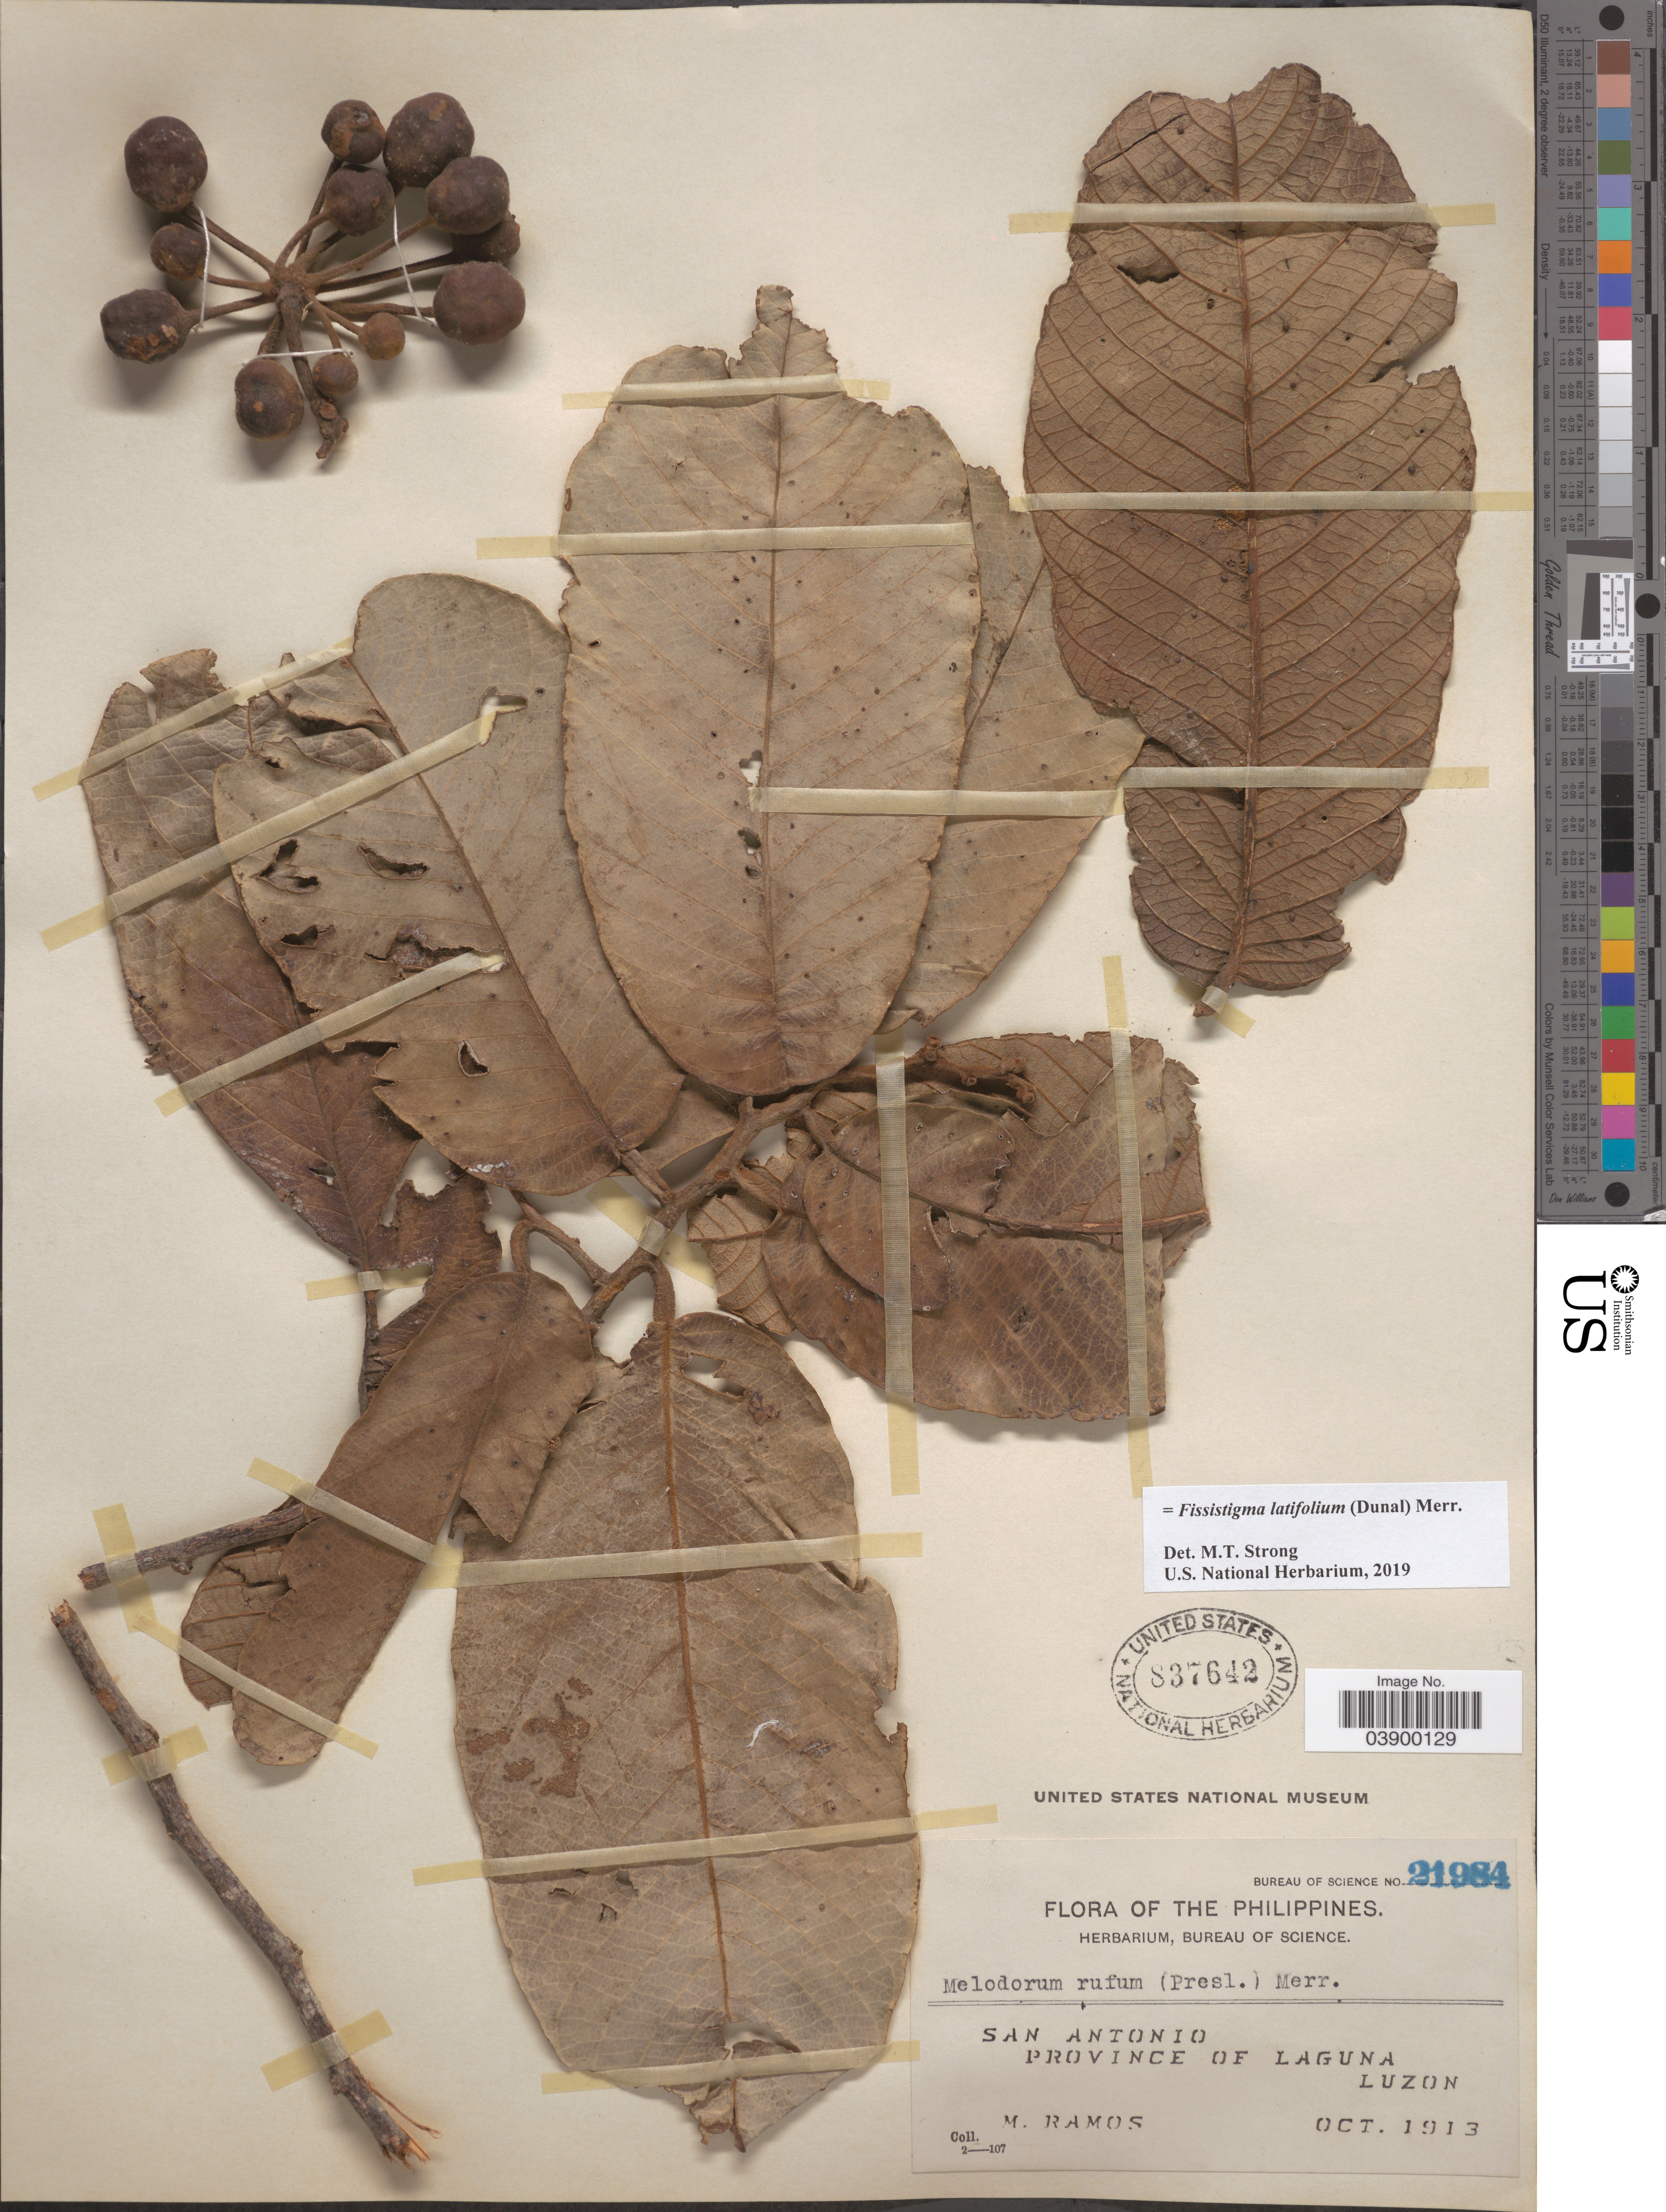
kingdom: Plantae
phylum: Tracheophyta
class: Magnoliopsida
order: Magnoliales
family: Annonaceae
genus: Fissistigma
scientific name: Fissistigma latifolium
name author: (Dunal) Merr.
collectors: M. Ramos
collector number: Bureau of Science 21984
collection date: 1913-10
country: Philippines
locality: San Antonio. Province of Laguna. Luzon.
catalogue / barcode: US 837642